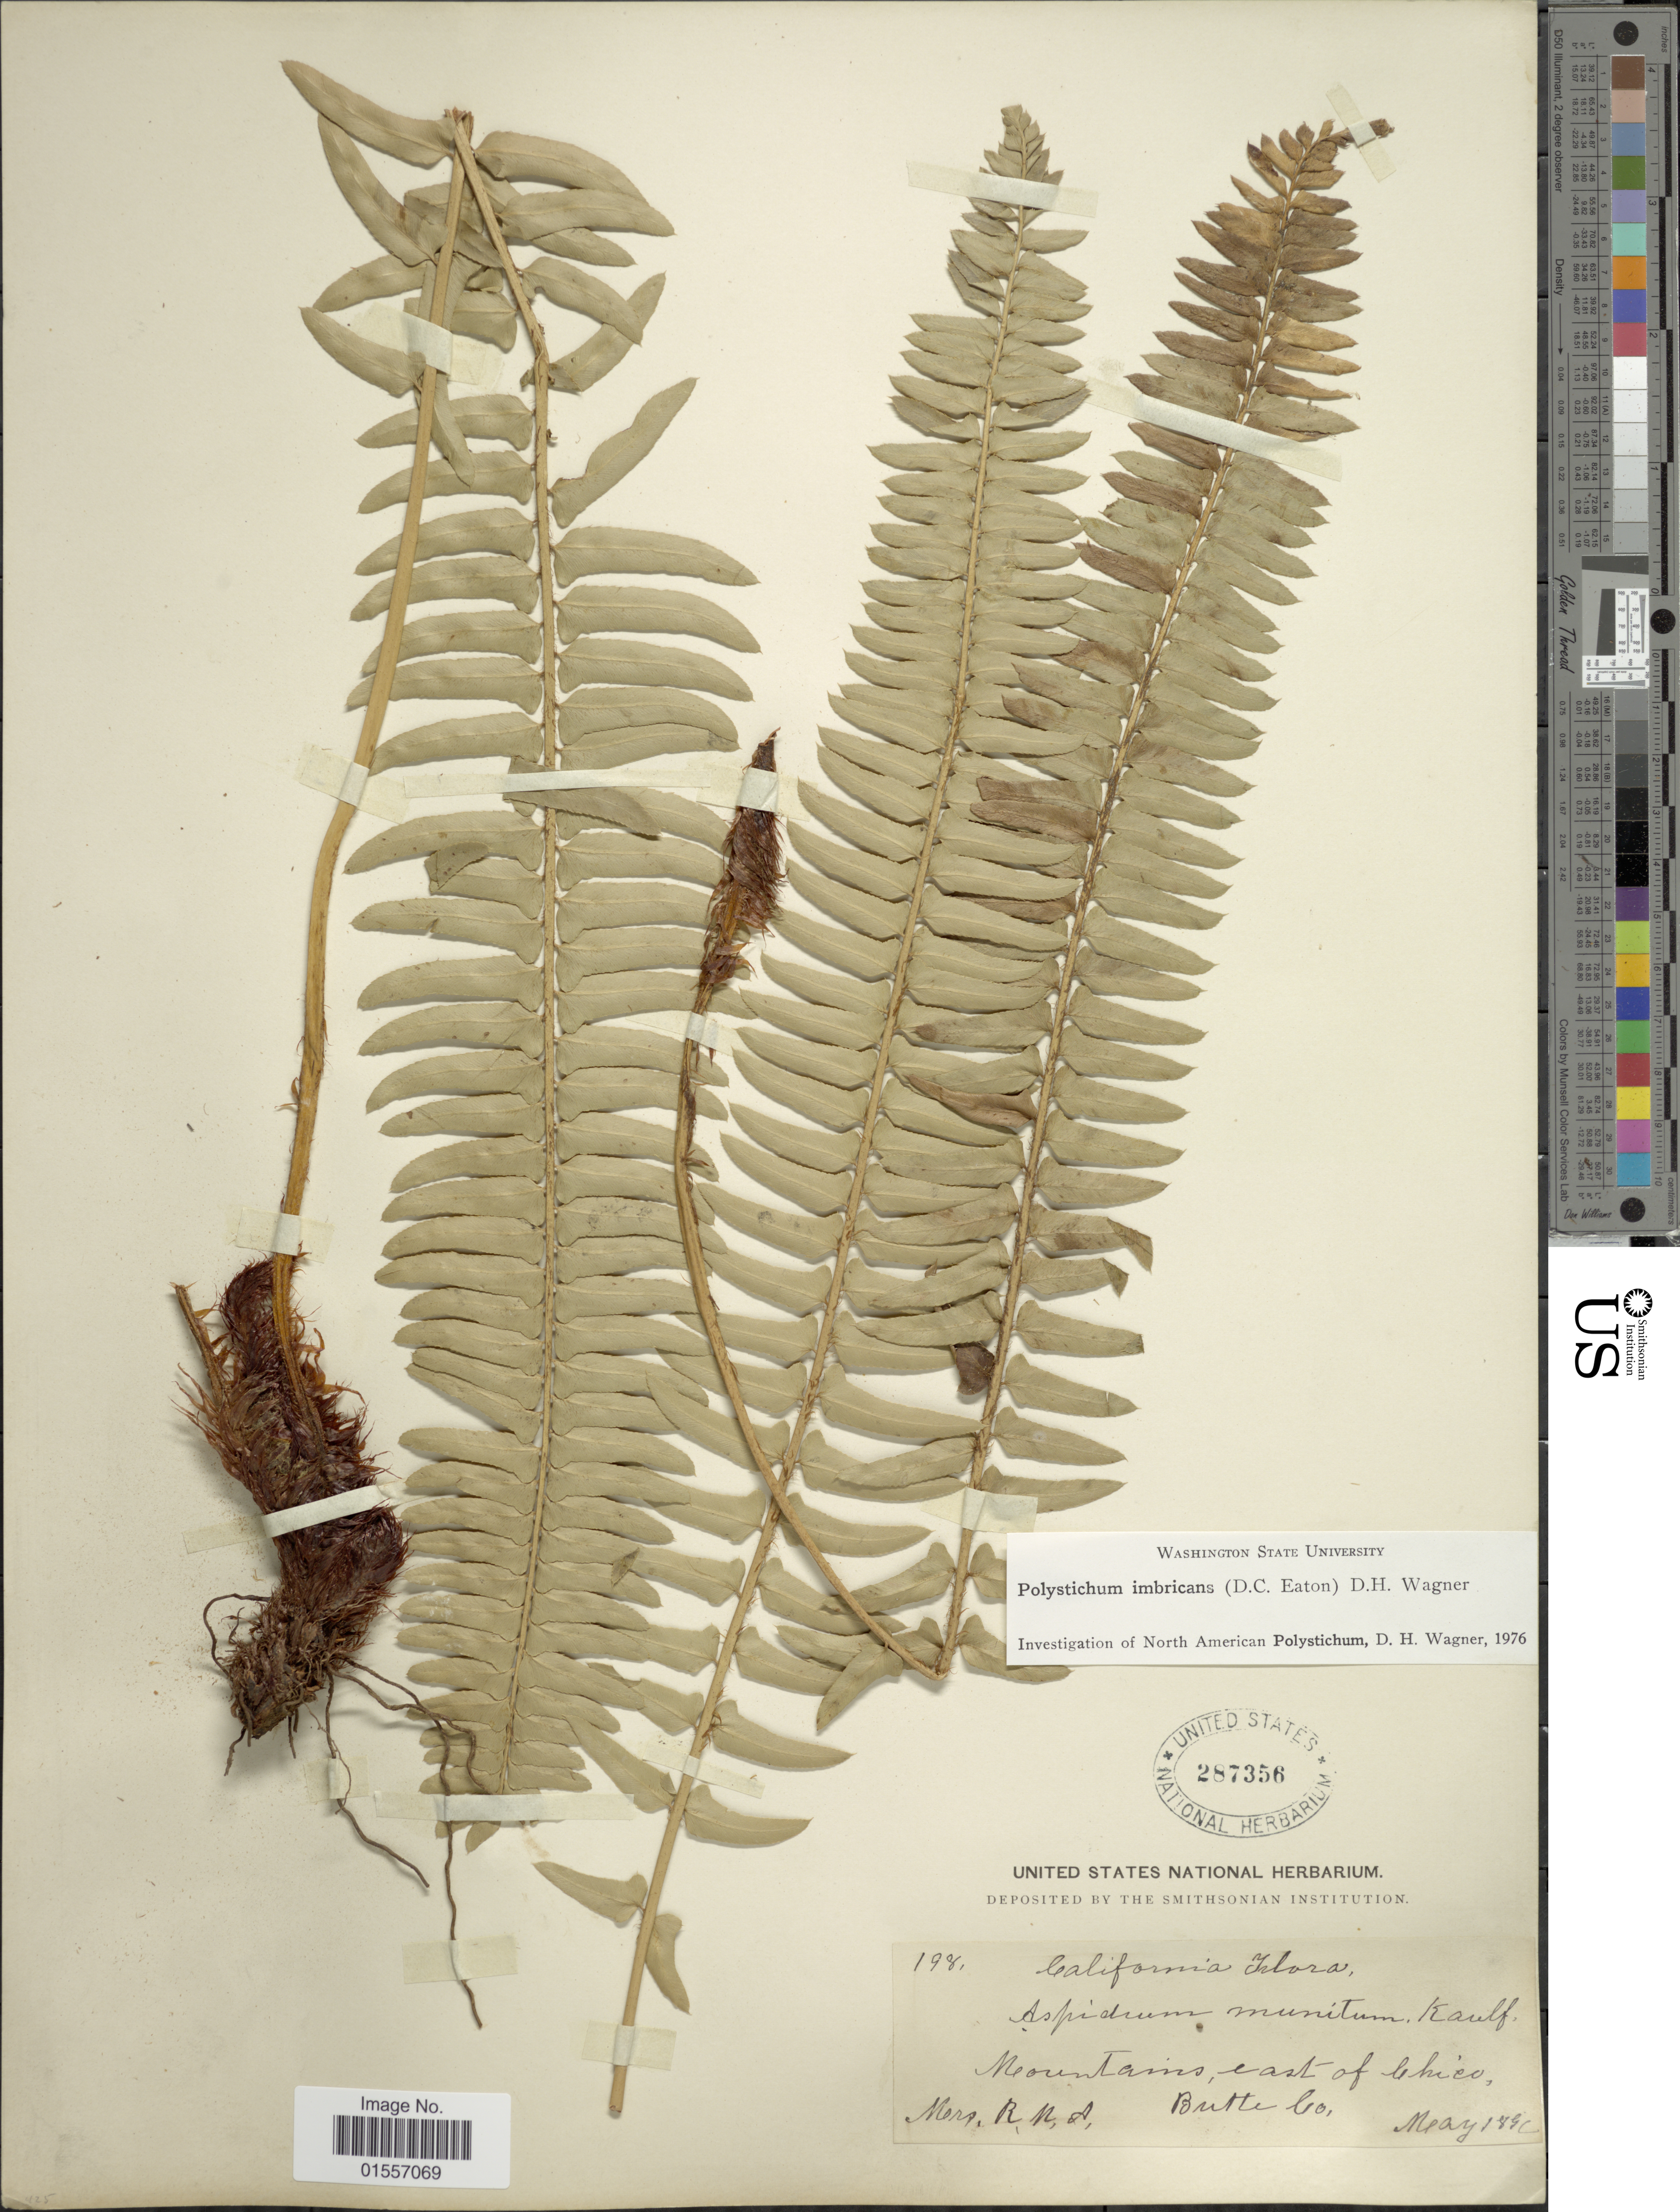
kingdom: Plantae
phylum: Tracheophyta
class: Polypodiopsida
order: Polypodiales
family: Dryopteridaceae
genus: Polystichum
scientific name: Polystichum imbricans subsp. imbricans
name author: (D.C. Eaton) D.H. Wagner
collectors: R. M. A.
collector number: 798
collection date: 1891-05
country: United States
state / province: California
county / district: Butte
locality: Mountains, east of Chico, Butte Co.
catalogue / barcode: US 287356